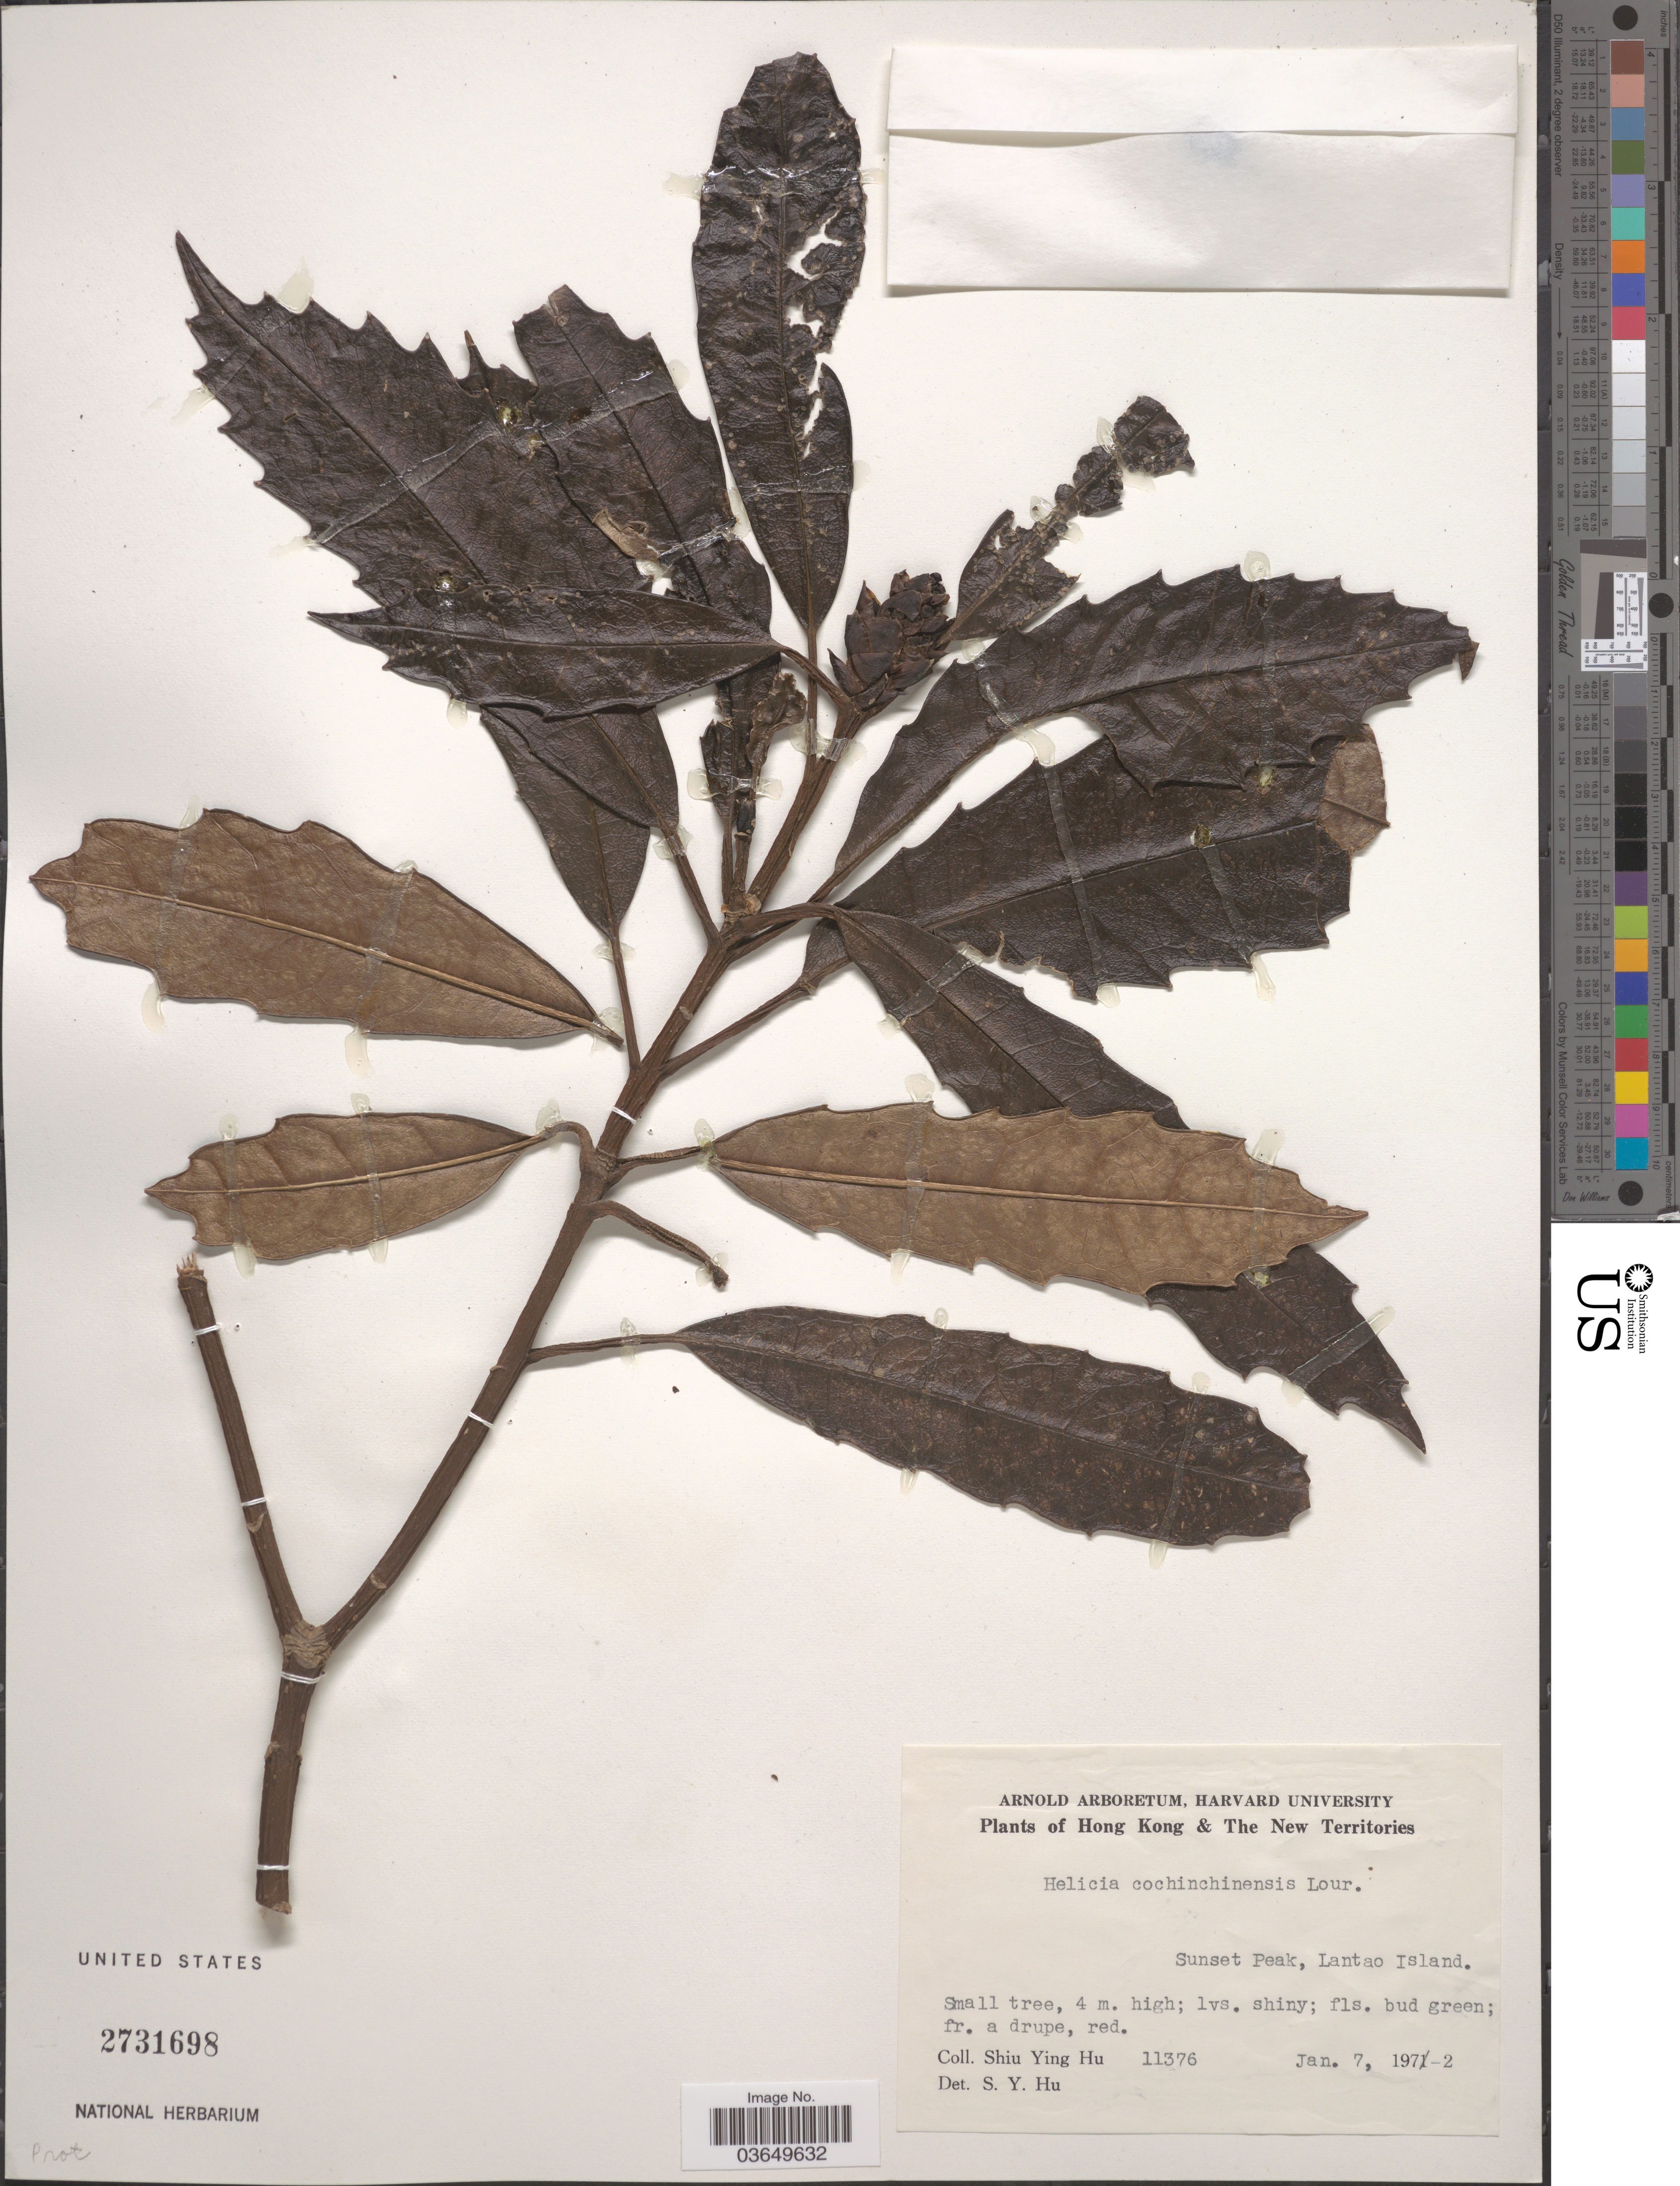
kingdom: Plantae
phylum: Tracheophyta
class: Magnoliopsida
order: Proteales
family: Proteaceae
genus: Helicia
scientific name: Helicia cochinchinensis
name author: Lour.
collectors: S. Y. Hu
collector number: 11376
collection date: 1972-01-07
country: China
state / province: Hong Kong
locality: The New Territories. Sunset Peak, Lantao Island.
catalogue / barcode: US 2731698